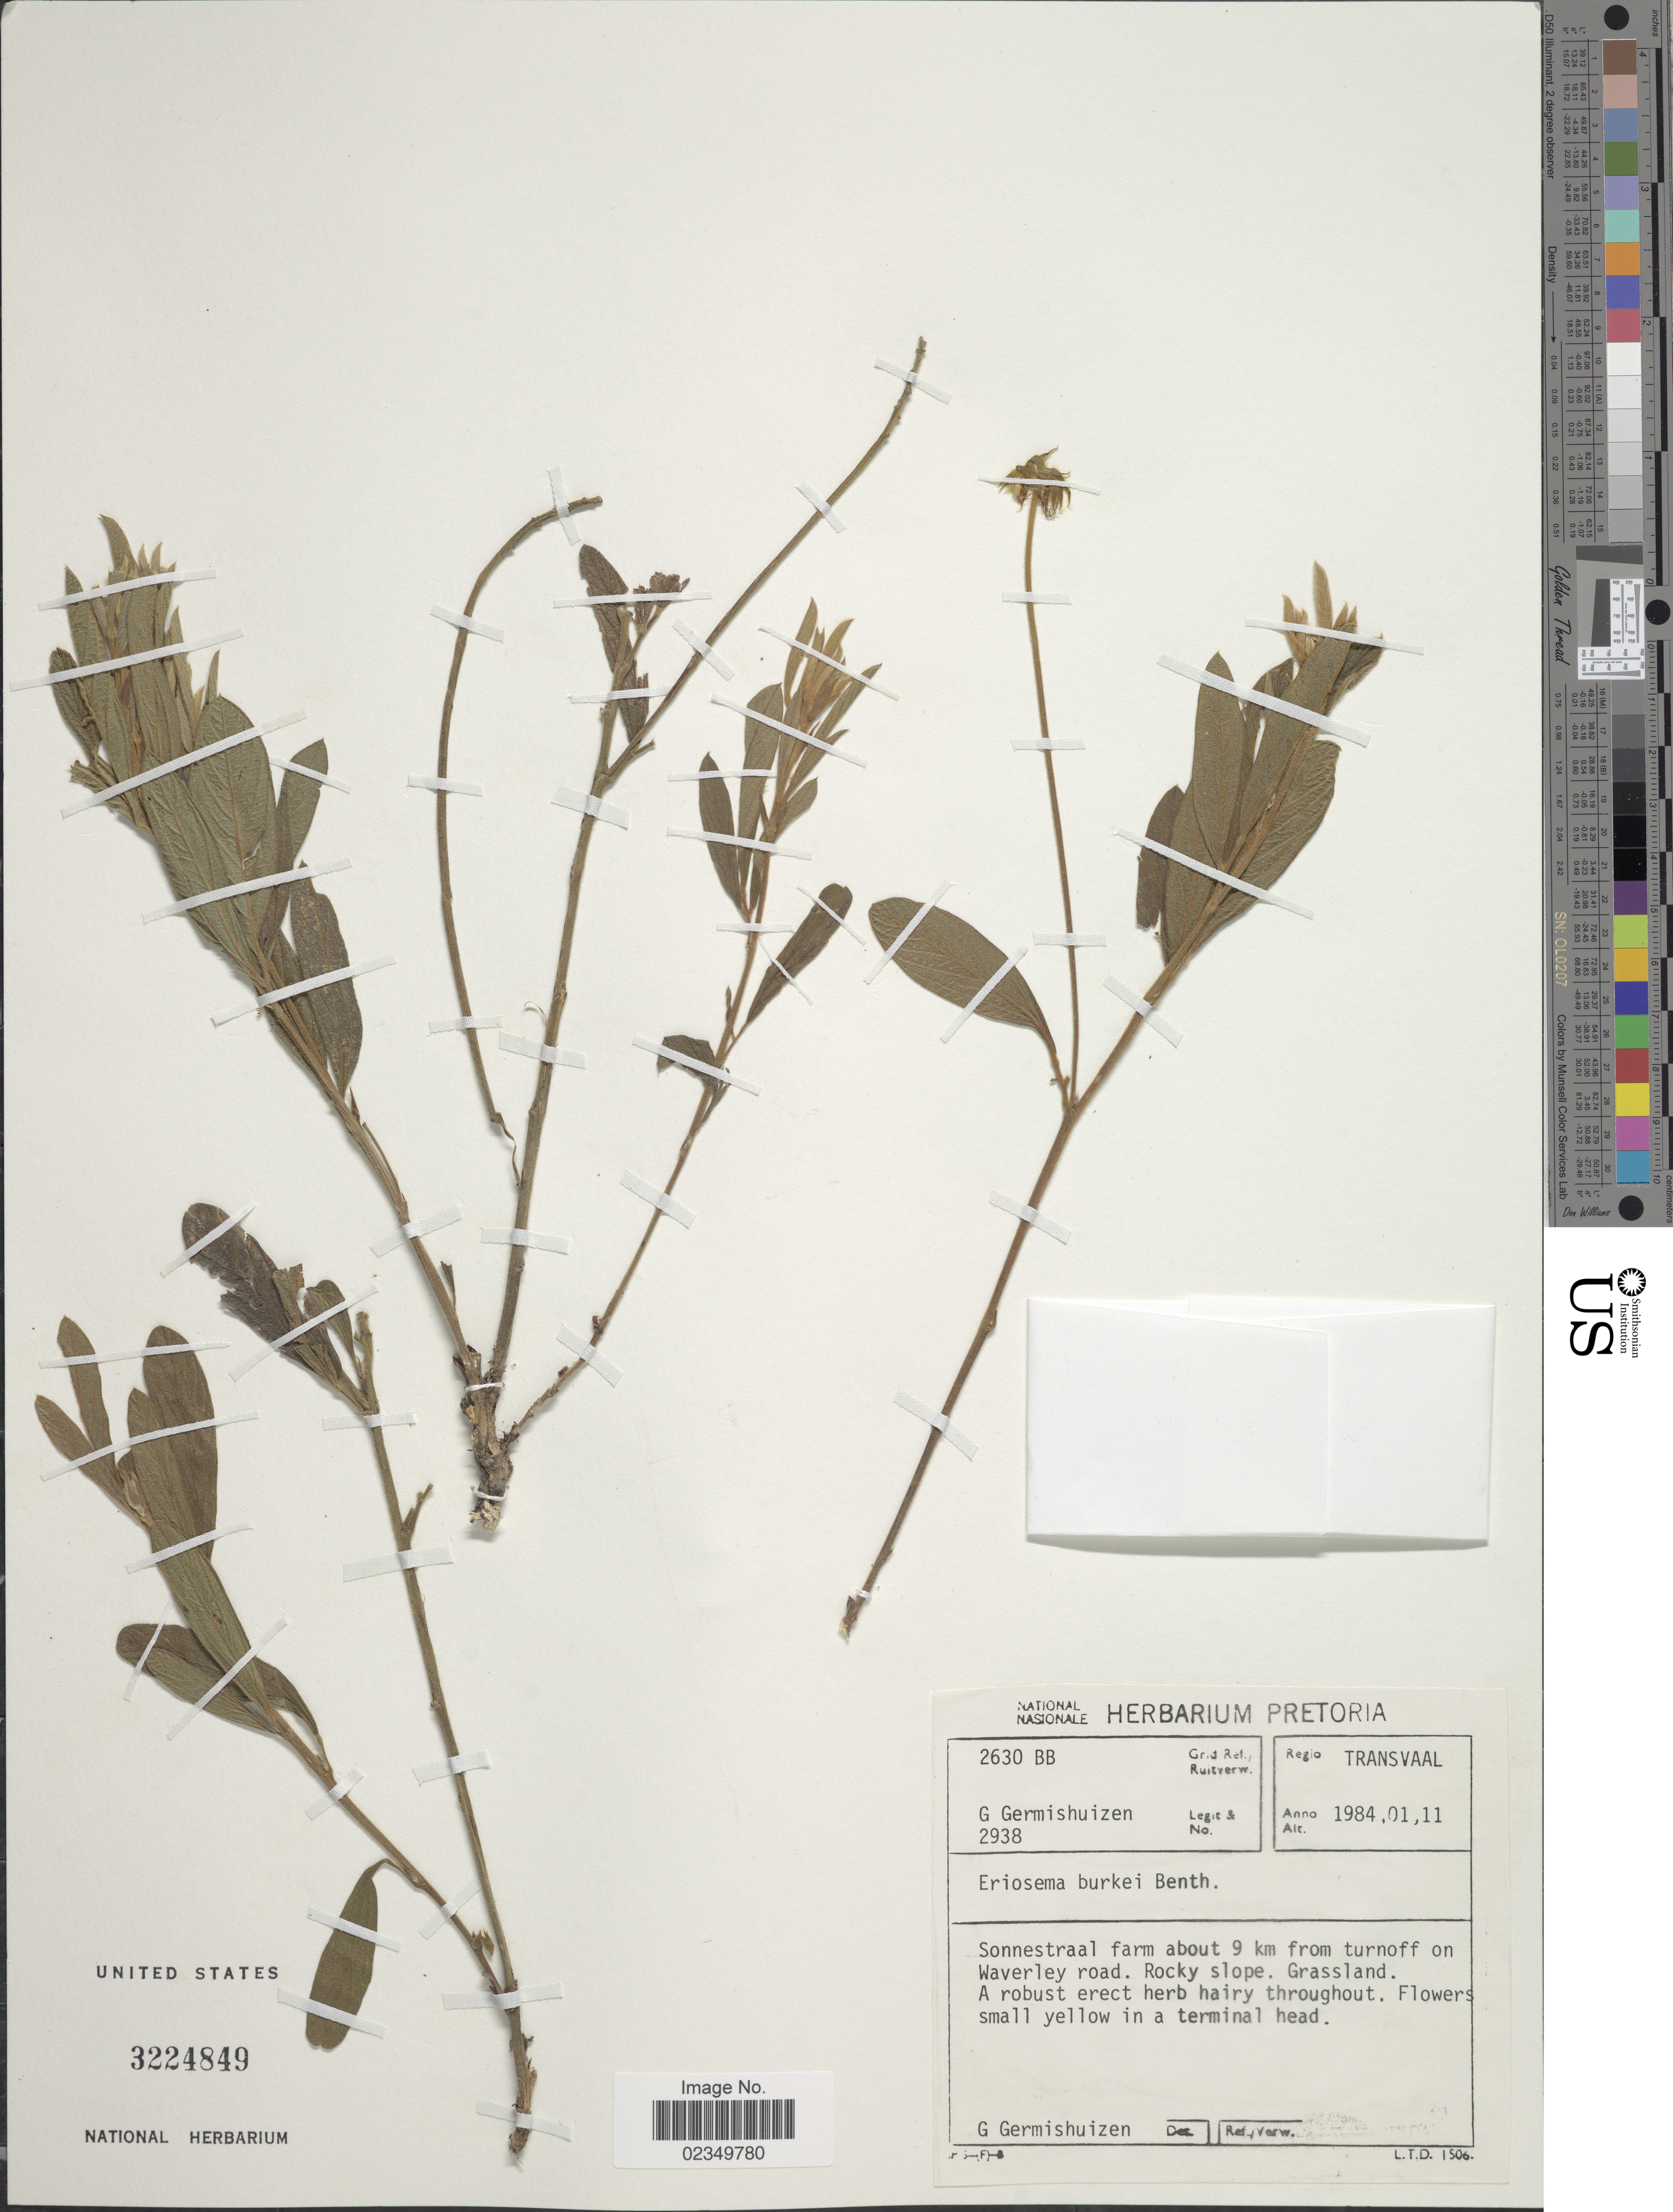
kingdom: Plantae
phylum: Tracheophyta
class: Magnoliopsida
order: Fabales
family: Fabaceae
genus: Eriosema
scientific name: Eriosema burkei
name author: Harv.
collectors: G. Germishuizen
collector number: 2938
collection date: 1984-01-11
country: South Africa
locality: Transvaal, Sonnestraal farm about 9 km from turnoff on Waverley road.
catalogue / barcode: US 3224849